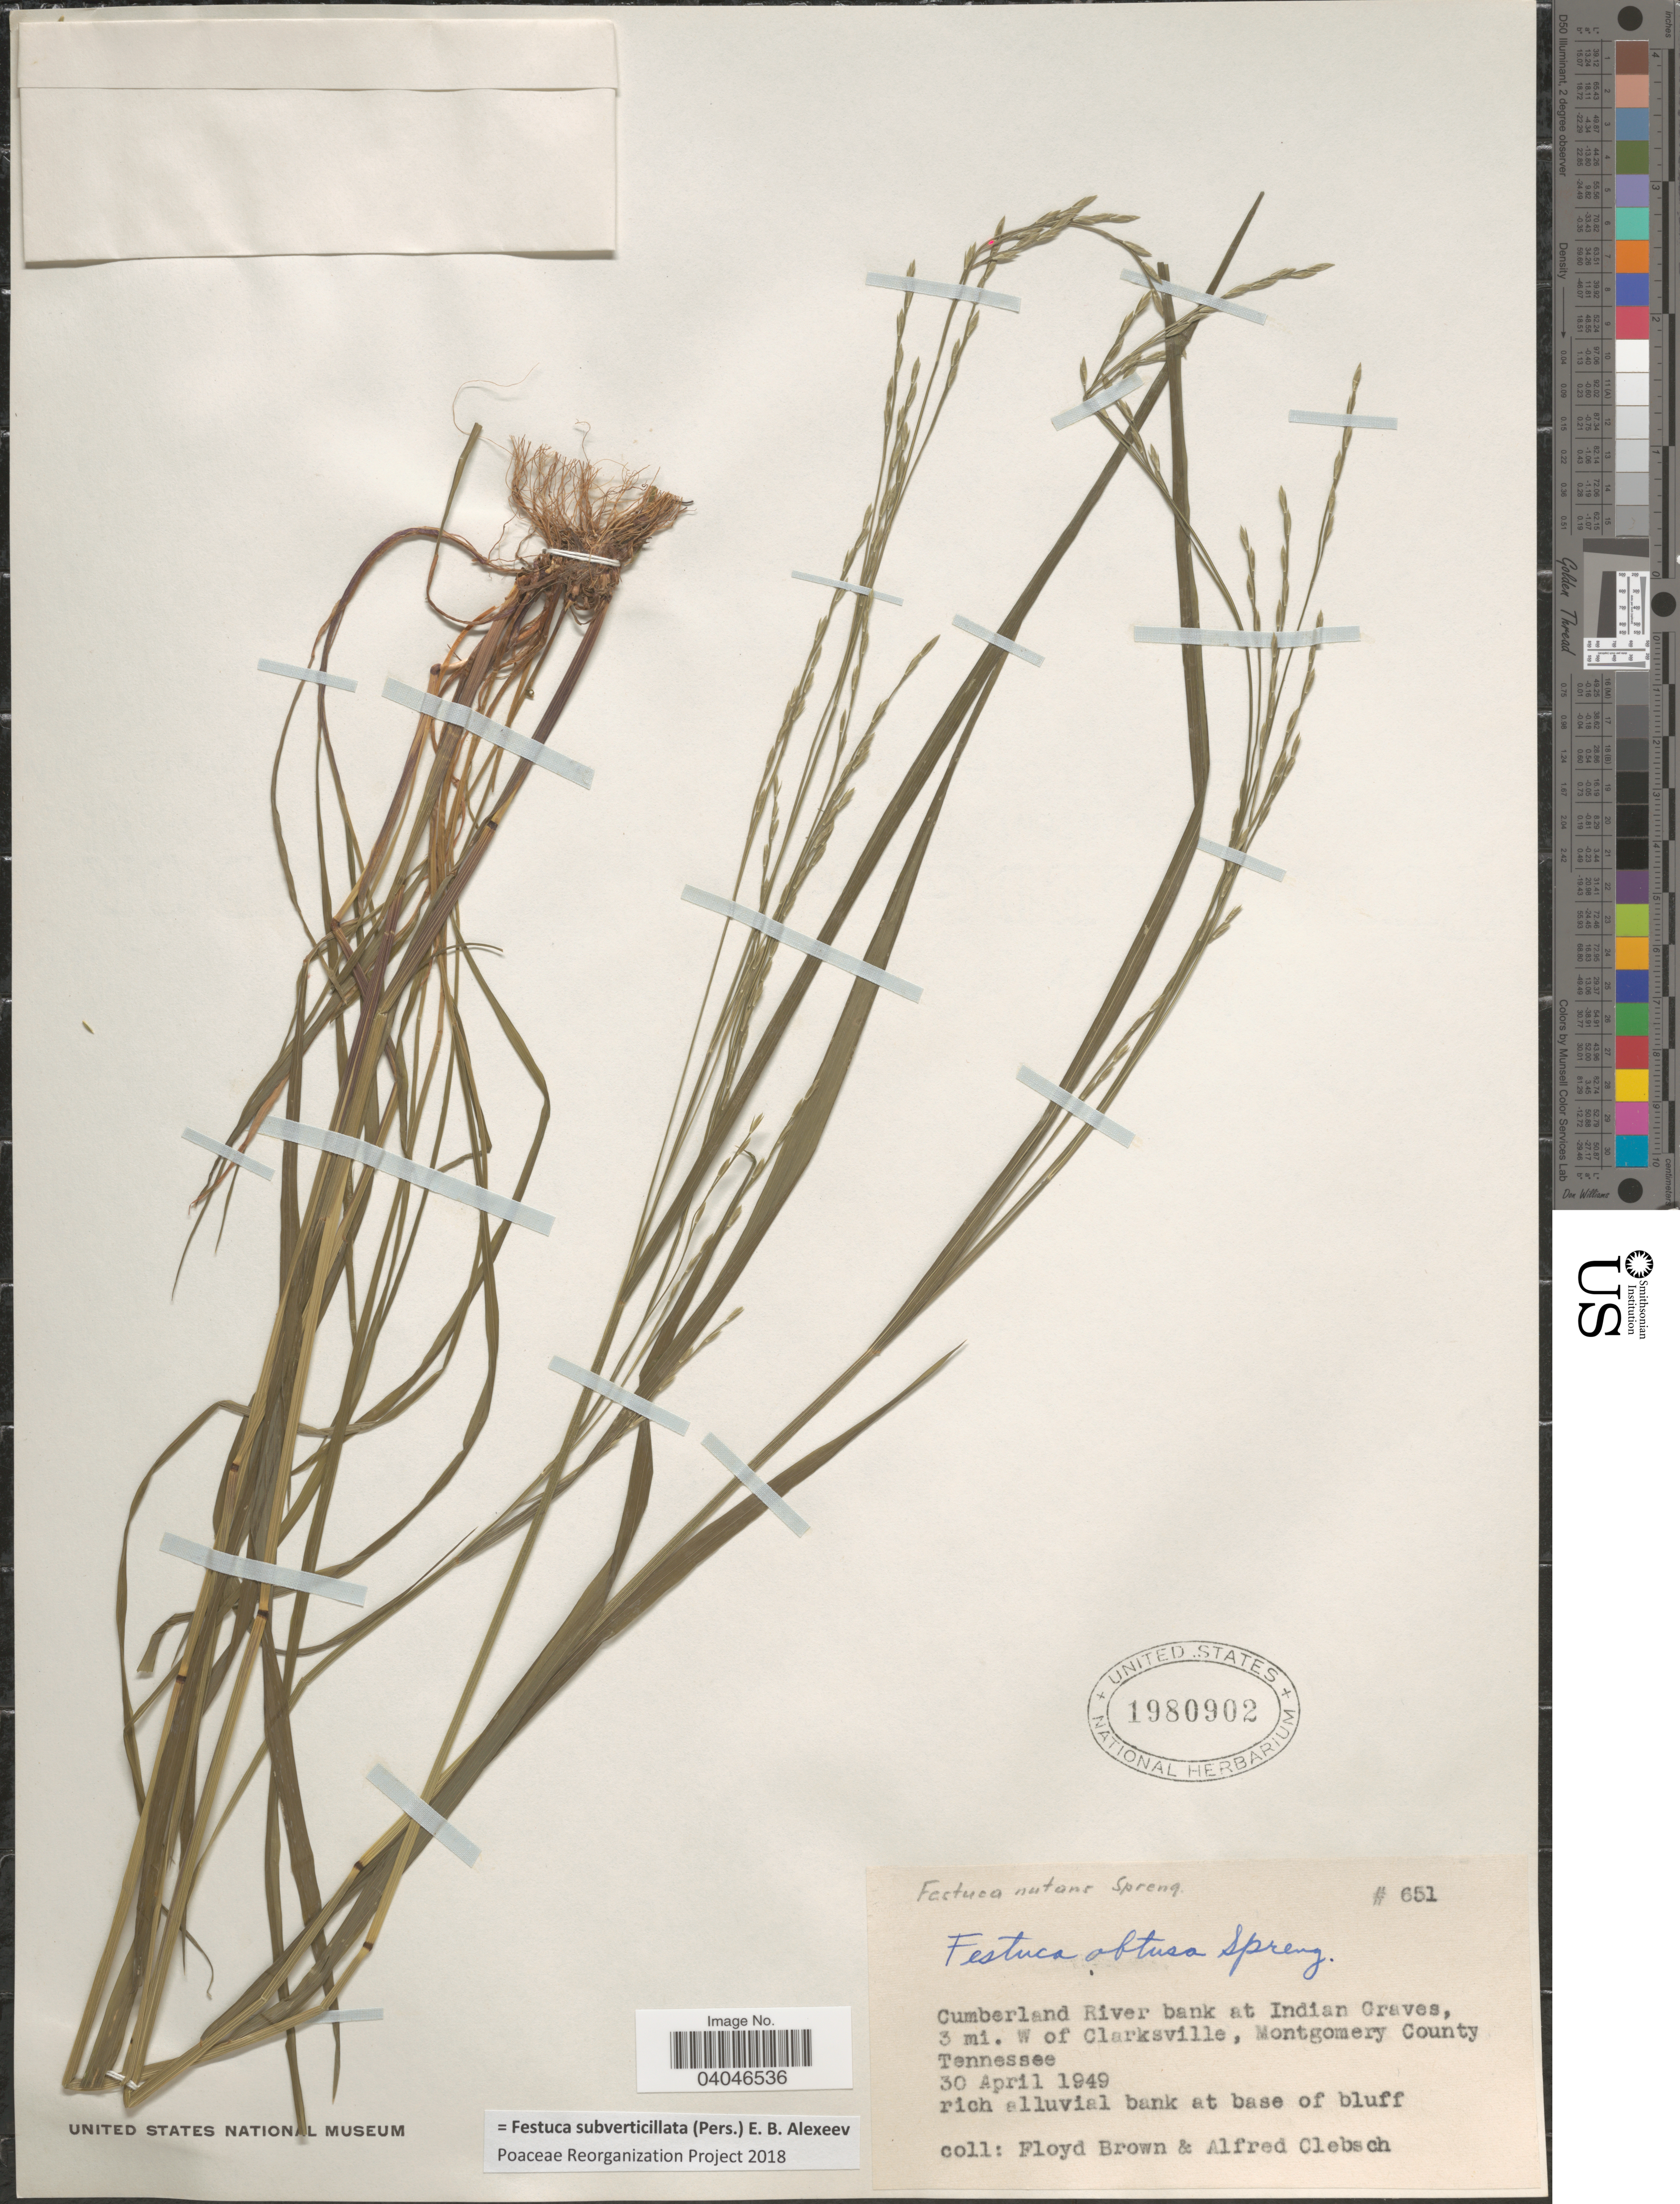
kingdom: Plantae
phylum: Tracheophyta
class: Liliopsida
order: Poales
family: Poaceae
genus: Festuca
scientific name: Festuca subverticillata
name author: (Pers.) E.B. Alexeev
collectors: F. Brown & A. Clebsch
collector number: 651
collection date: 1949-04-30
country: United States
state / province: Tennessee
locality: Cumberland River bank at Indian Graves, 3 mi. W of Clarksville, Montgomery County.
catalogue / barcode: US 1980902